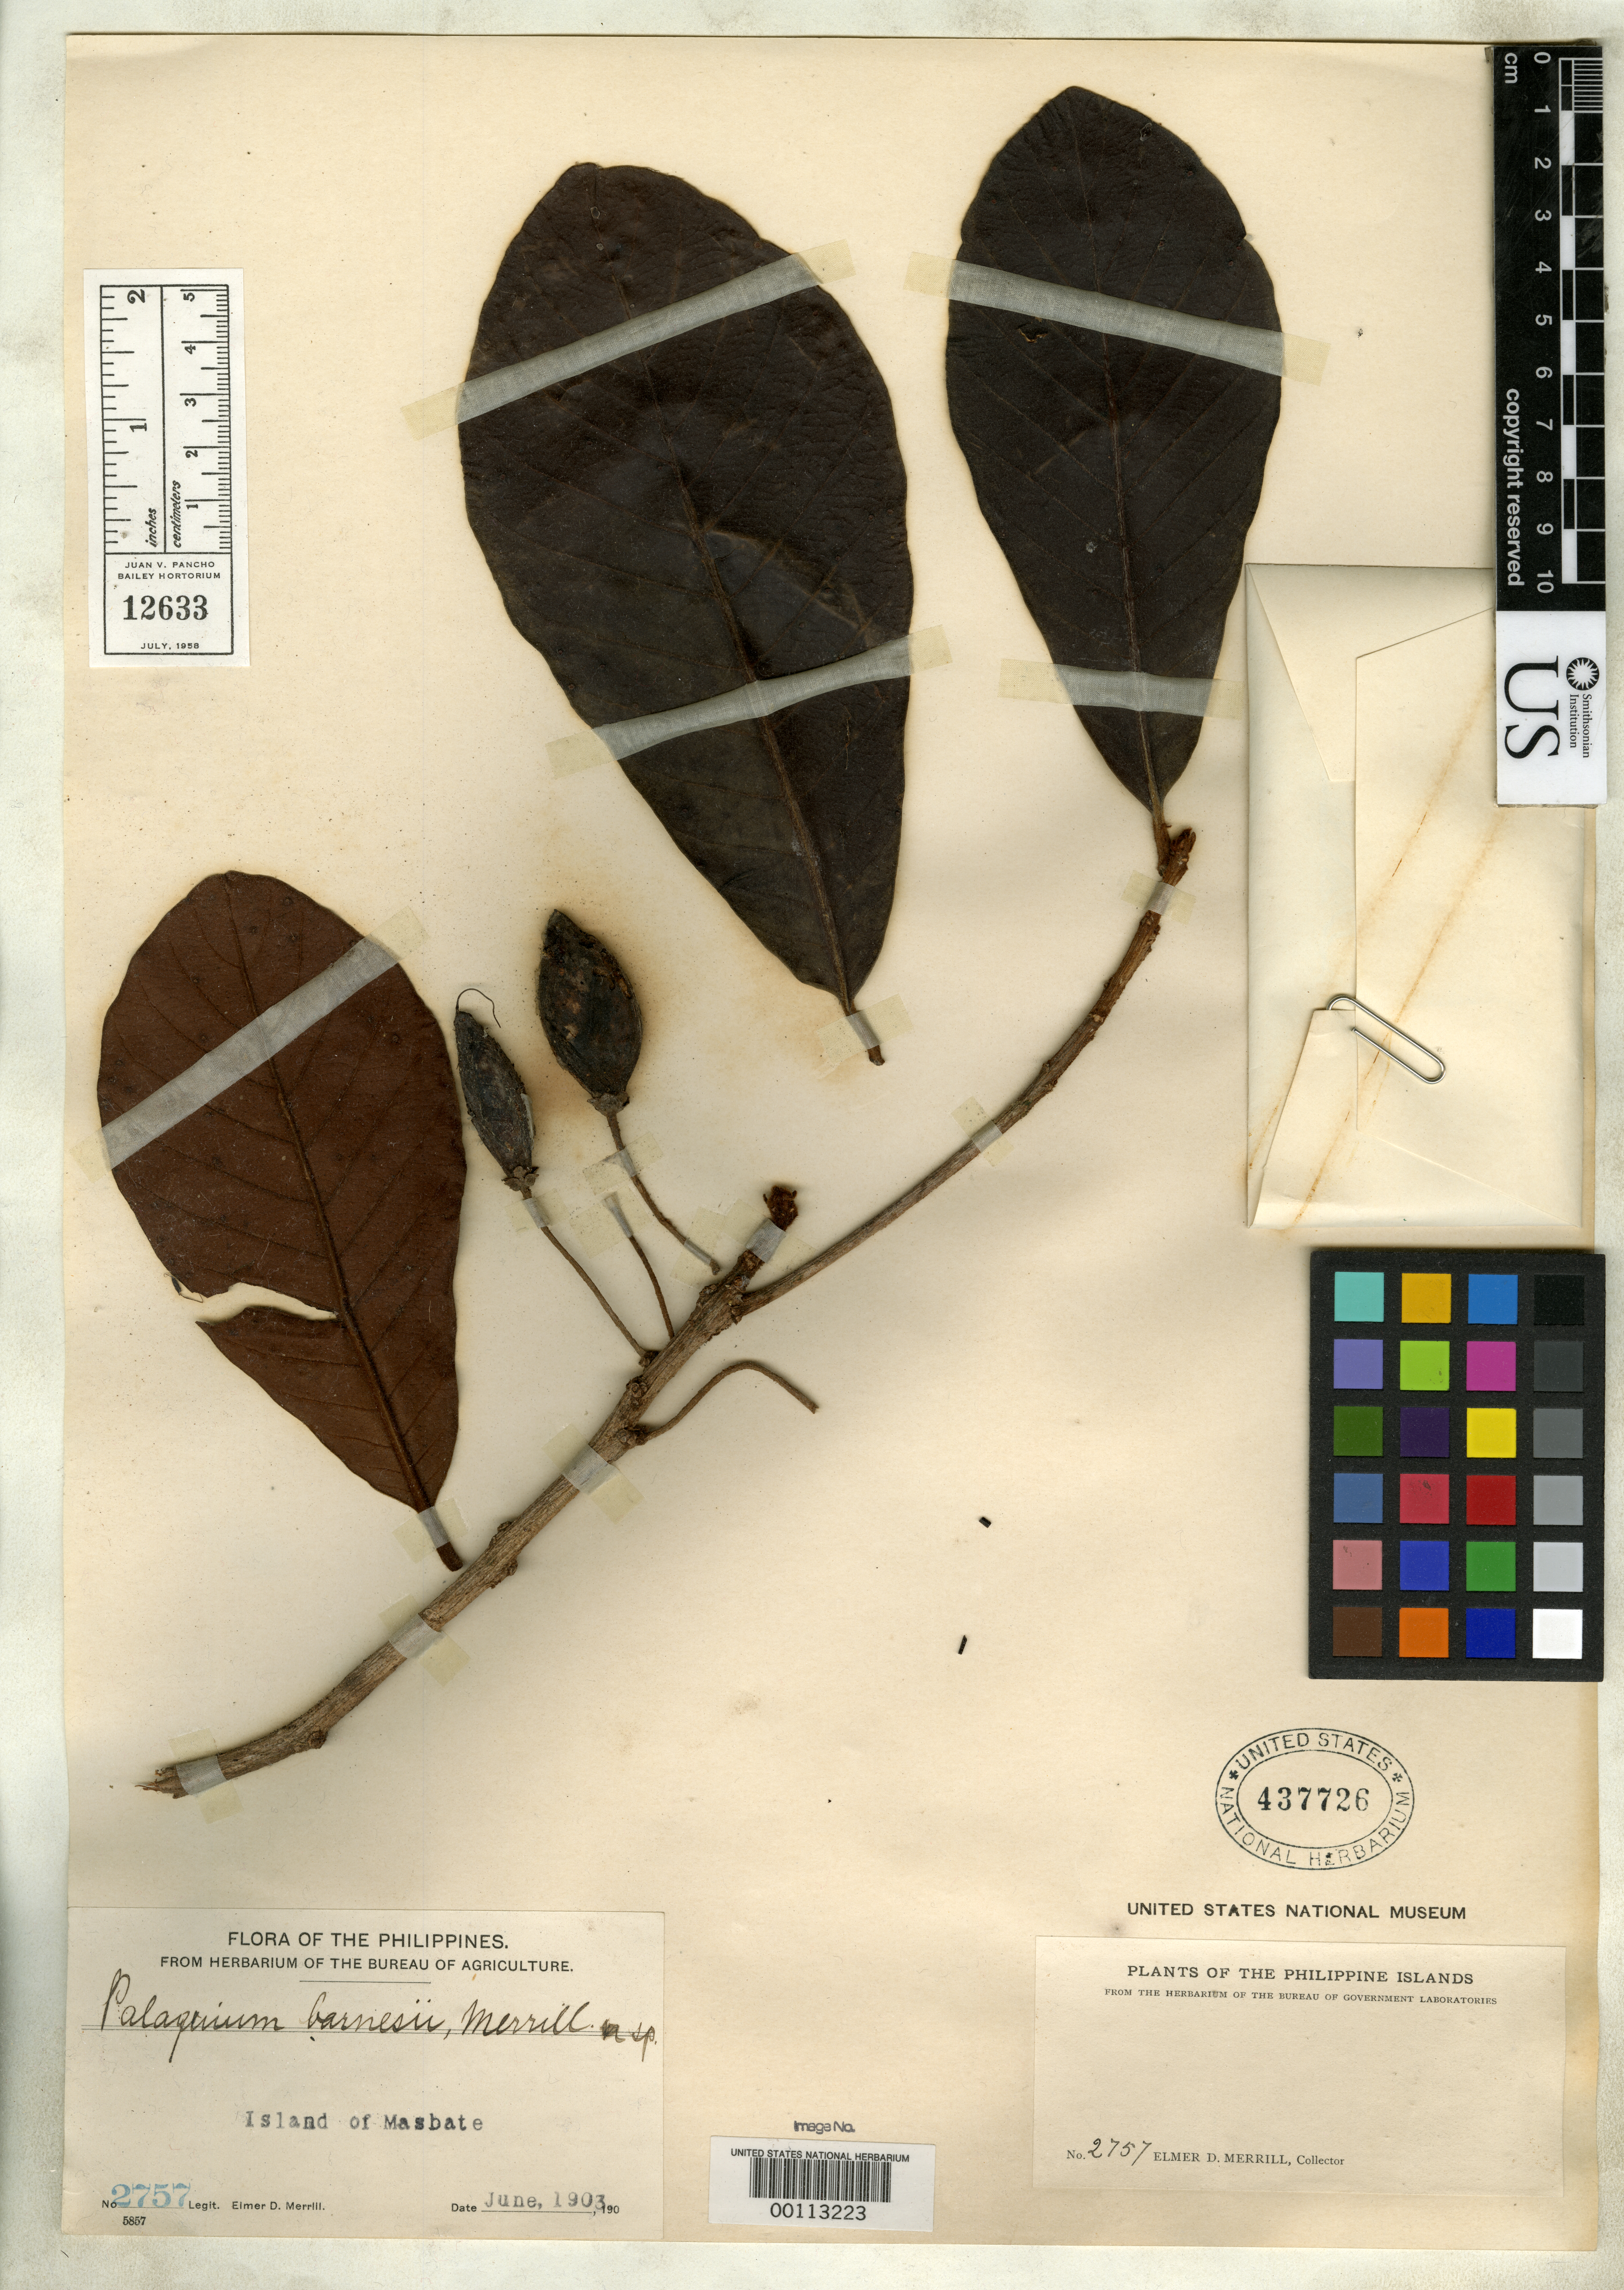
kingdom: Plantae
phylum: Tracheophyta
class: Magnoliopsida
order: Ericales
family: Sapotaceae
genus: Palaquium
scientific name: Palaquium barnesii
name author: Merr.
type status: Isotype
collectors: E. D. Merrill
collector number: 2757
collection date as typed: Jun 1903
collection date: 1903-06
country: Philippines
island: Masbate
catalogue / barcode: US 437726